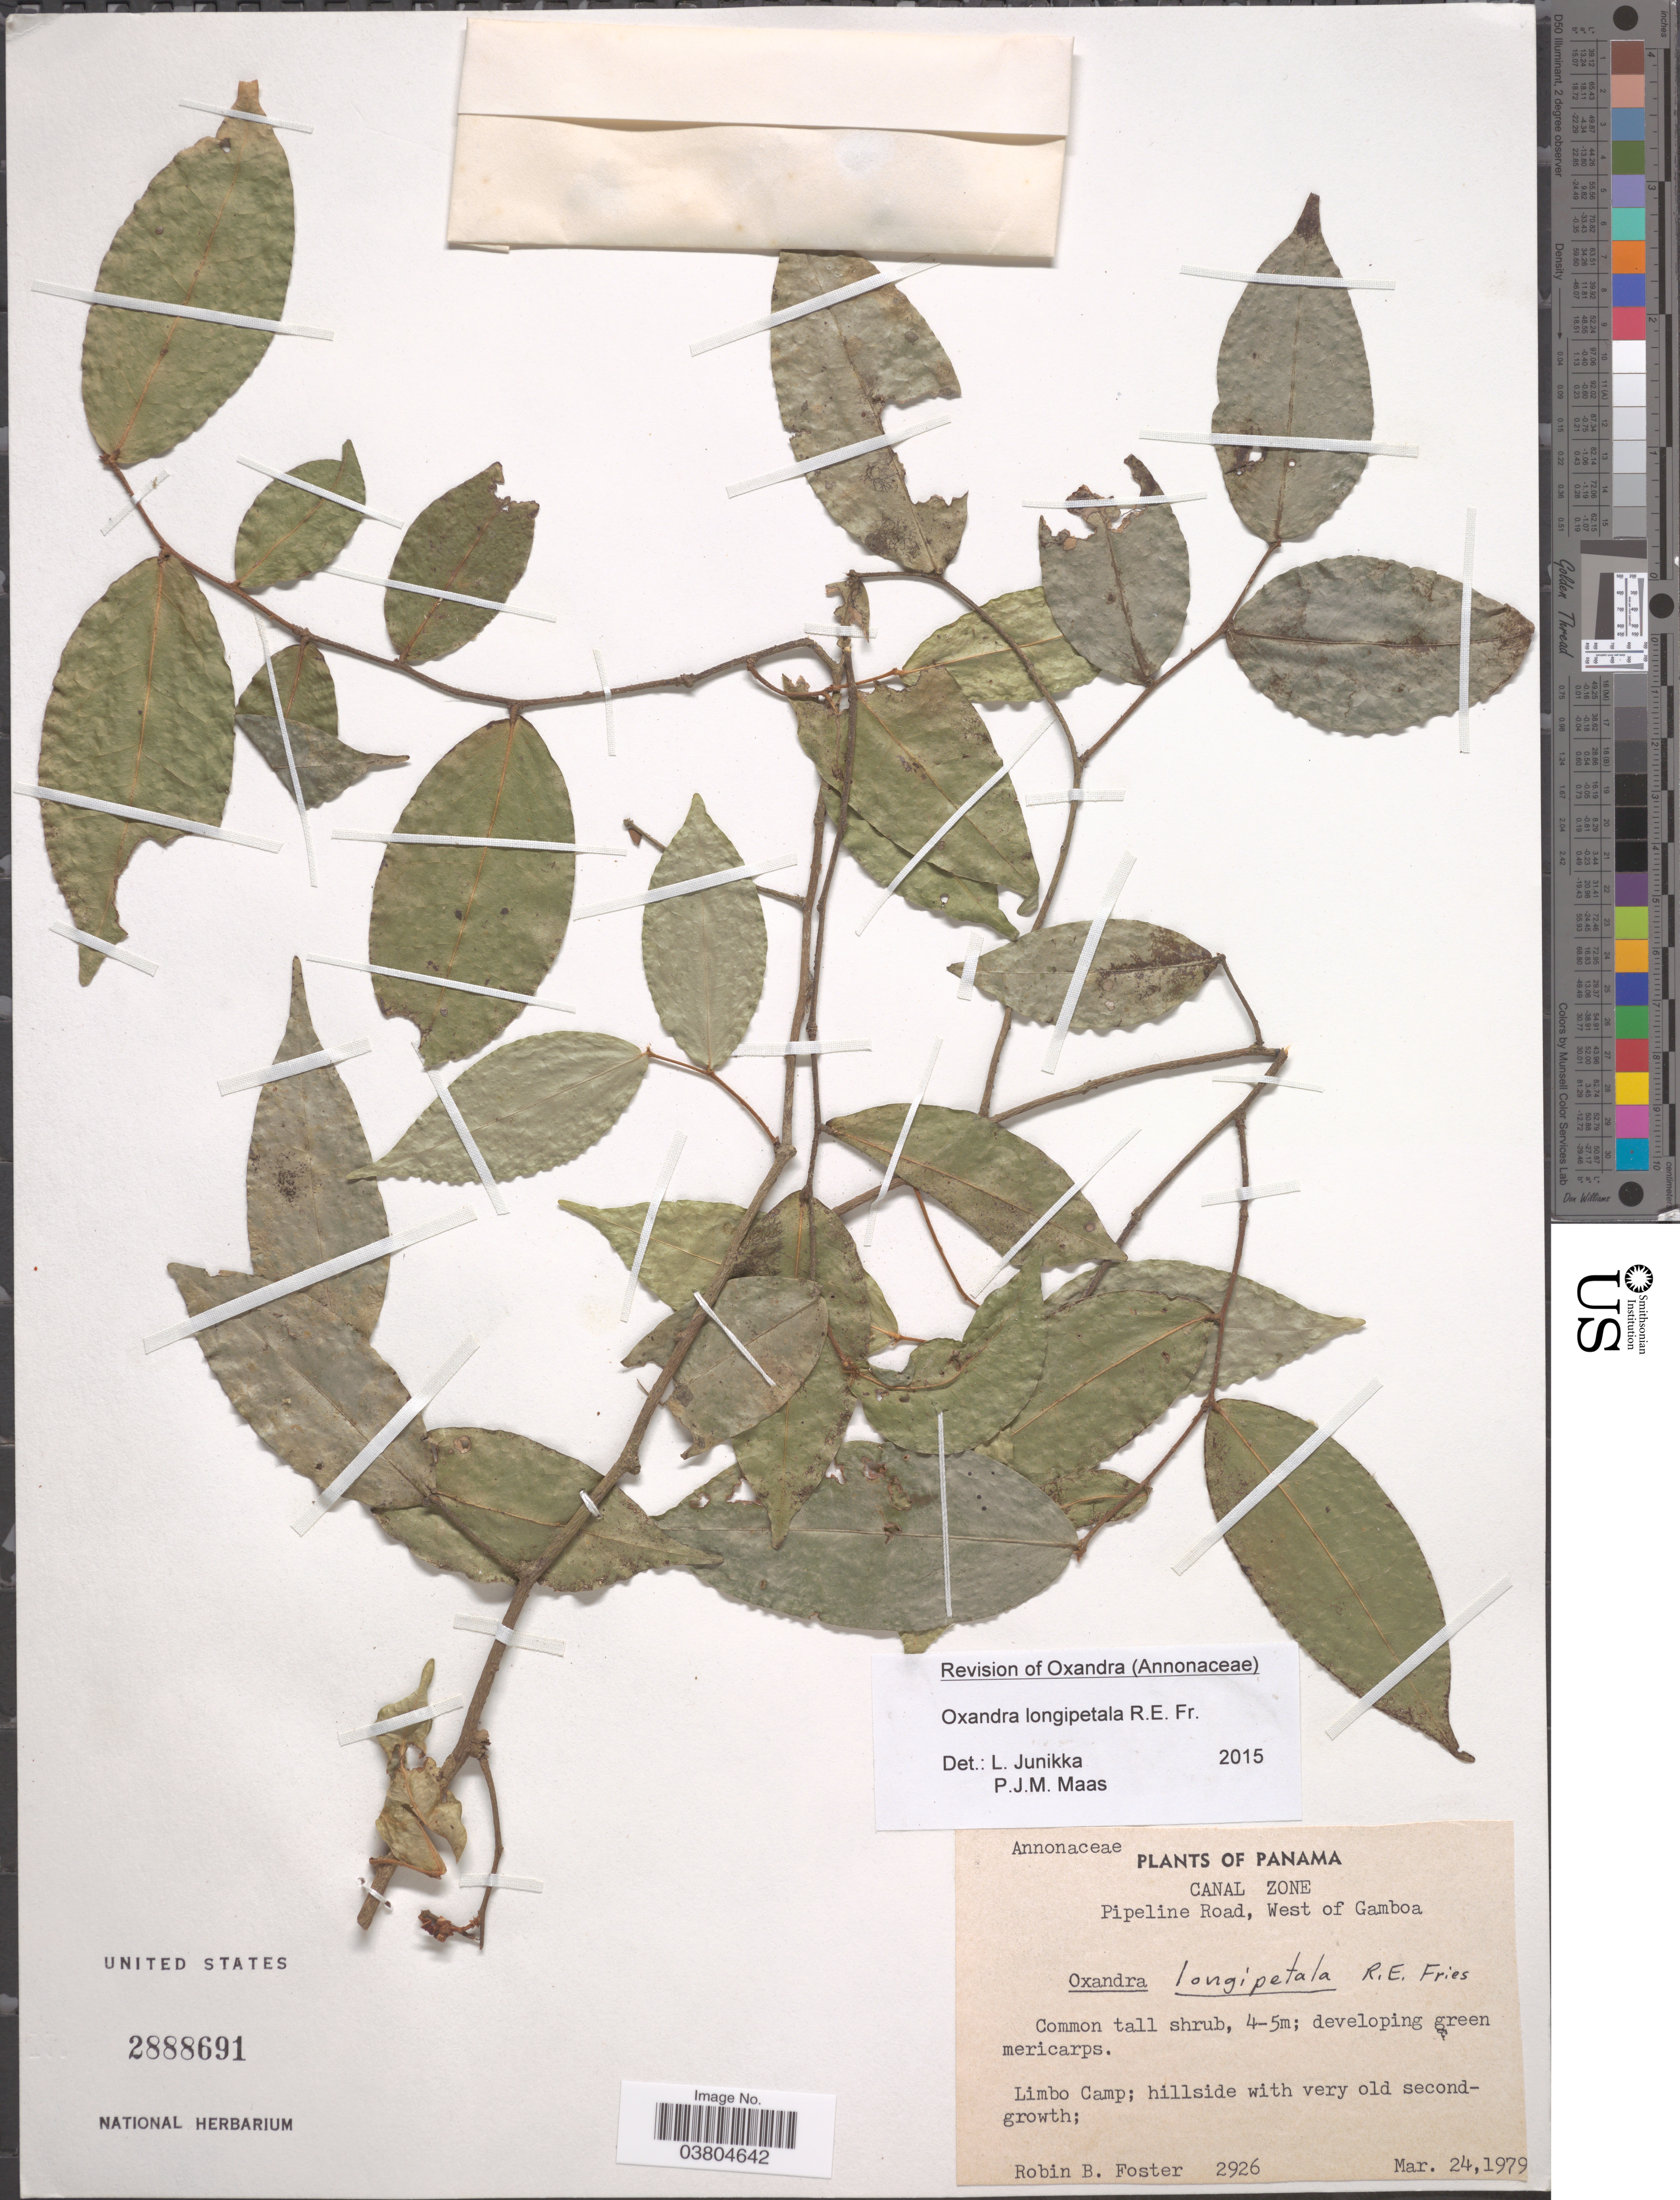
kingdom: Plantae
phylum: Tracheophyta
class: Magnoliopsida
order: Magnoliales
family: Annonaceae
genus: Oxandra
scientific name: Oxandra longipetala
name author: R.E. Fr.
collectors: R. B. Foster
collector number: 2926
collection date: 1979-03-24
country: Panama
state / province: Colón / Panamá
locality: Canal Zone. Pipeline Road, West of Gamboa. Limbo Camp; hillside with very old second growth.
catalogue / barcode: US 2888691